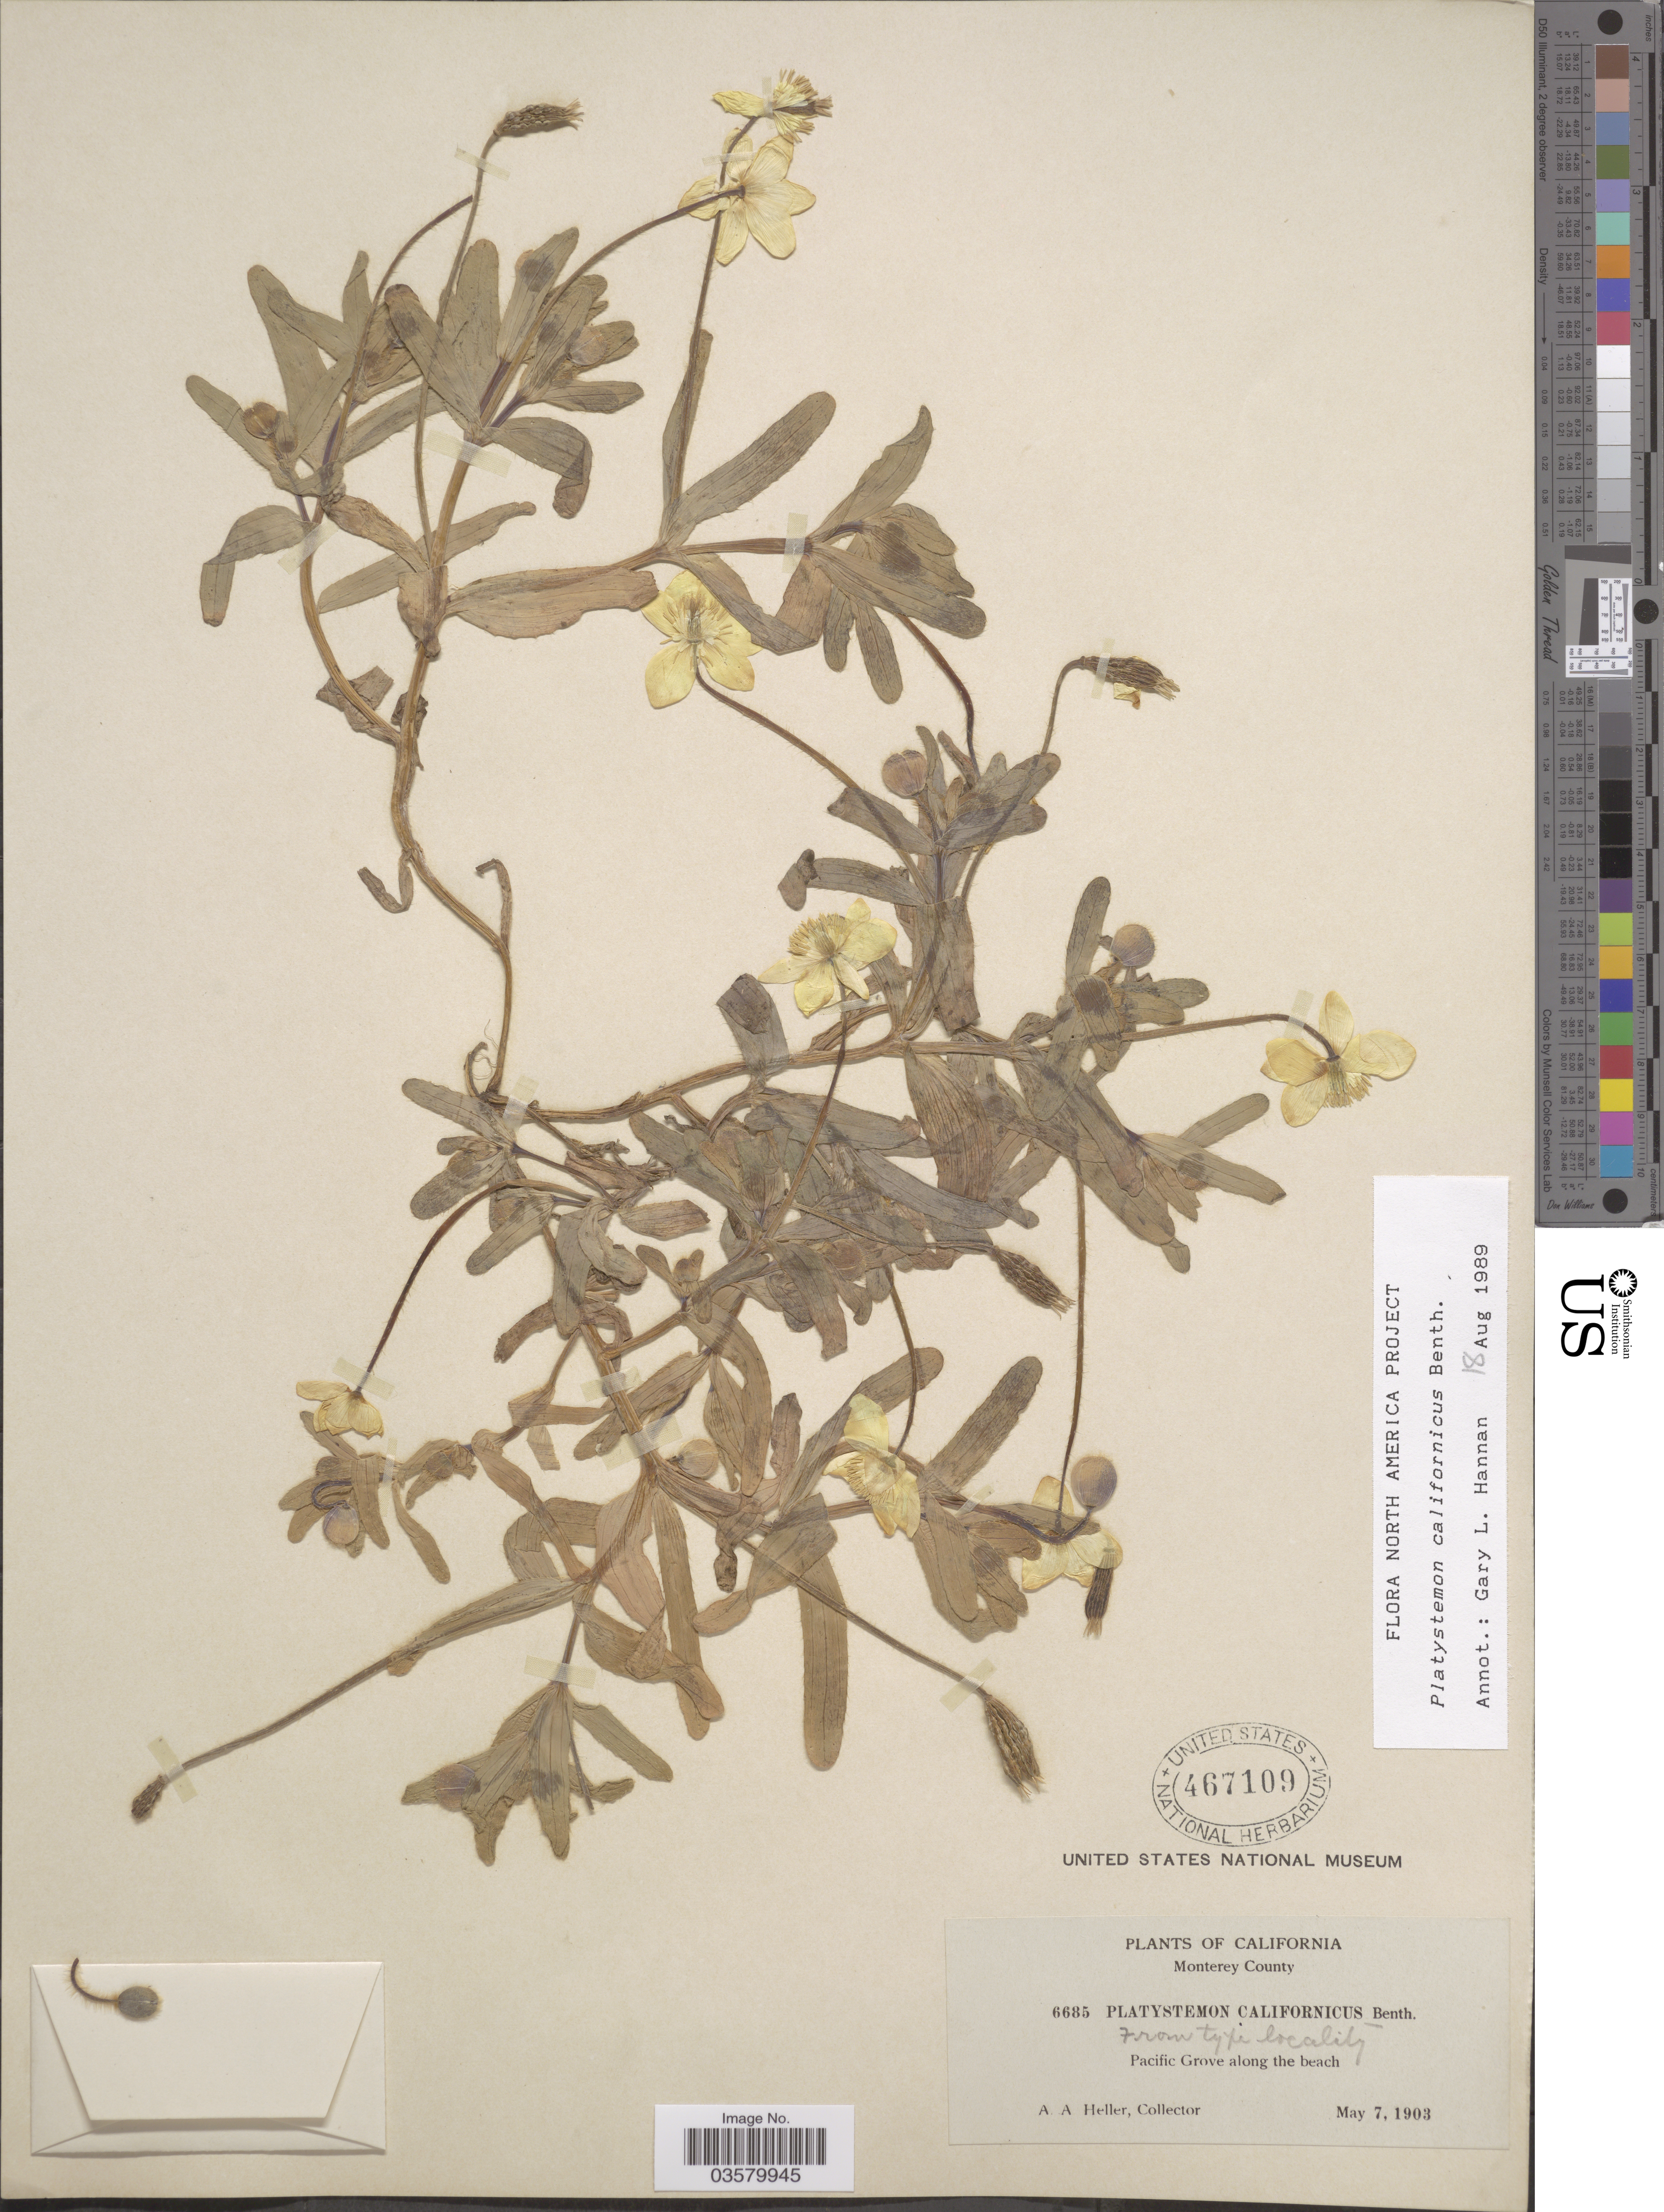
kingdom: Plantae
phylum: Tracheophyta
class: Magnoliopsida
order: Ranunculales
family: Papaveraceae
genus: Platystemon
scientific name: Platystemon californicus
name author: Benth.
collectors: A. A. Heller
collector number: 6685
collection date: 1903-05-07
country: United States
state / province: California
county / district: Monterey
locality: Monterey County. Pacific Grove along the beach.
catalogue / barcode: US 467109